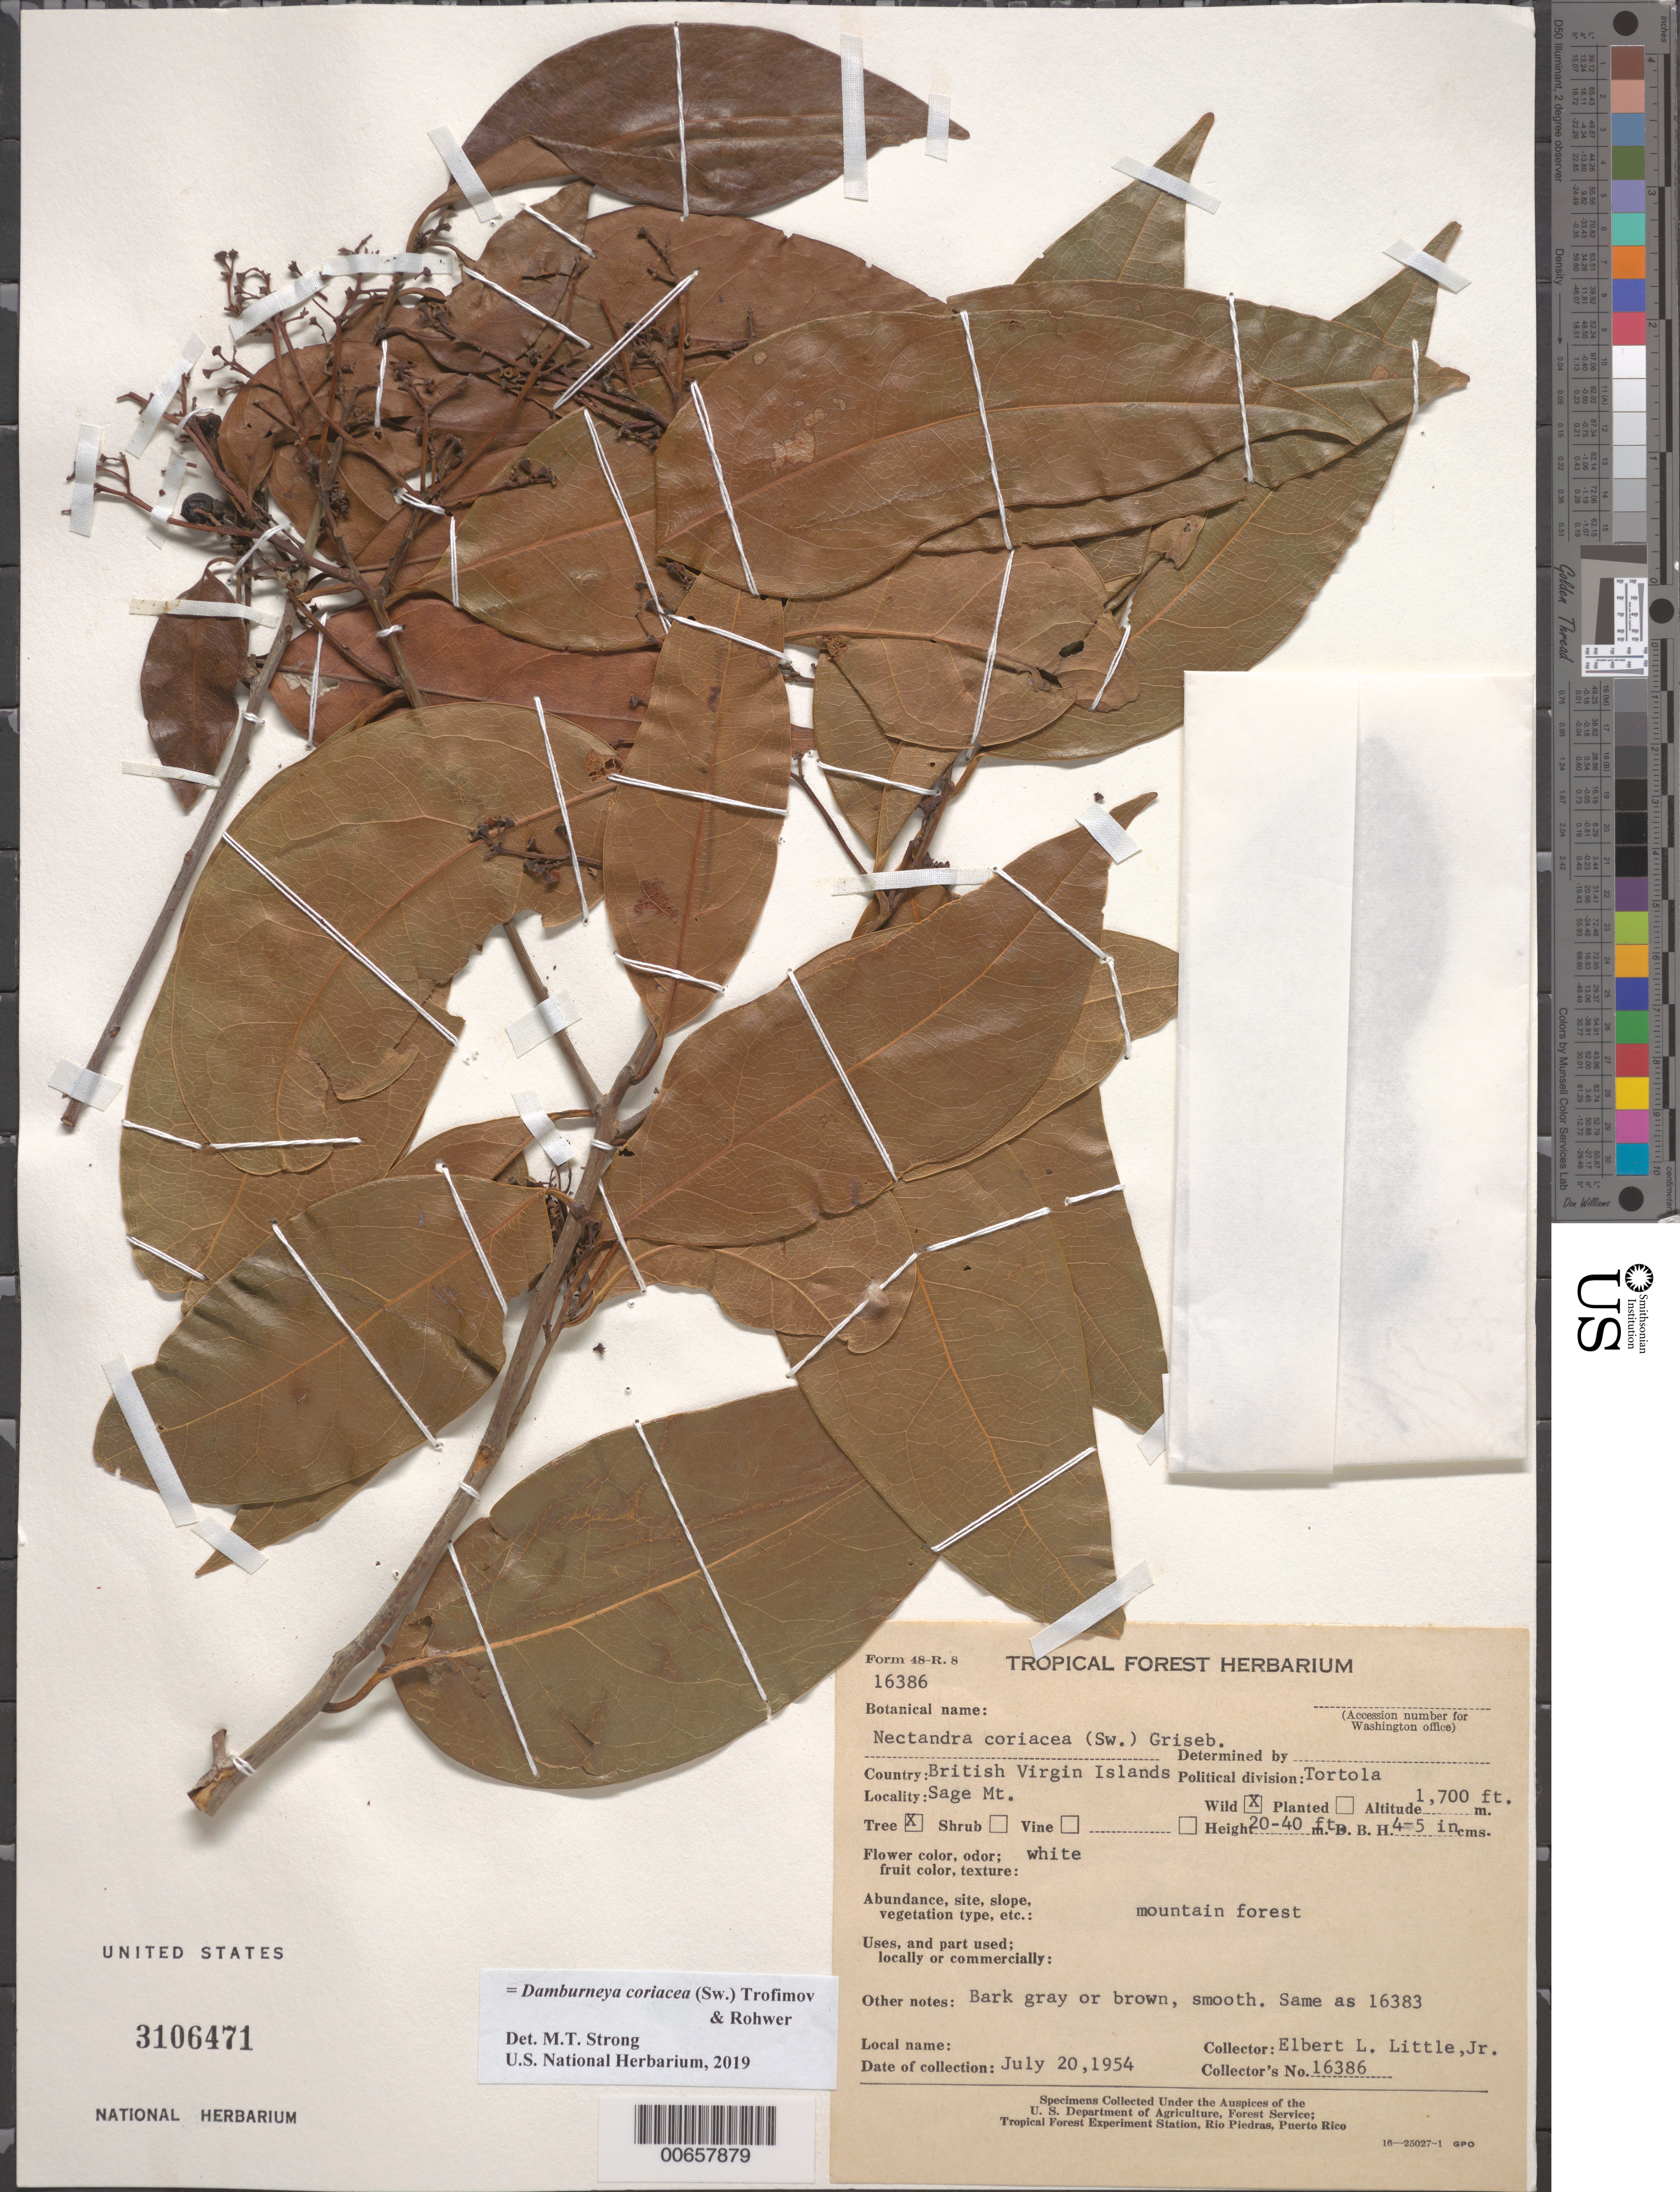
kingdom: Plantae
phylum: Tracheophyta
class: Magnoliopsida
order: Laurales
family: Lauraceae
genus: Damburneya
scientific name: Damburneya coriacea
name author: (Sw.) Trofimov & Rohwer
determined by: Strong, M. T., (US), Smithsonian Institution - National Museum of Natural History (UNITED STATES)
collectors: E. L. Little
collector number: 16386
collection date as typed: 20 Jul 1954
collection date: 1954-07-20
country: British Virgin Islands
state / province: Tortola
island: Tortola Island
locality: Sage Mt.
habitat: Mountain forest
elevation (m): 518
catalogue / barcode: US 3106471